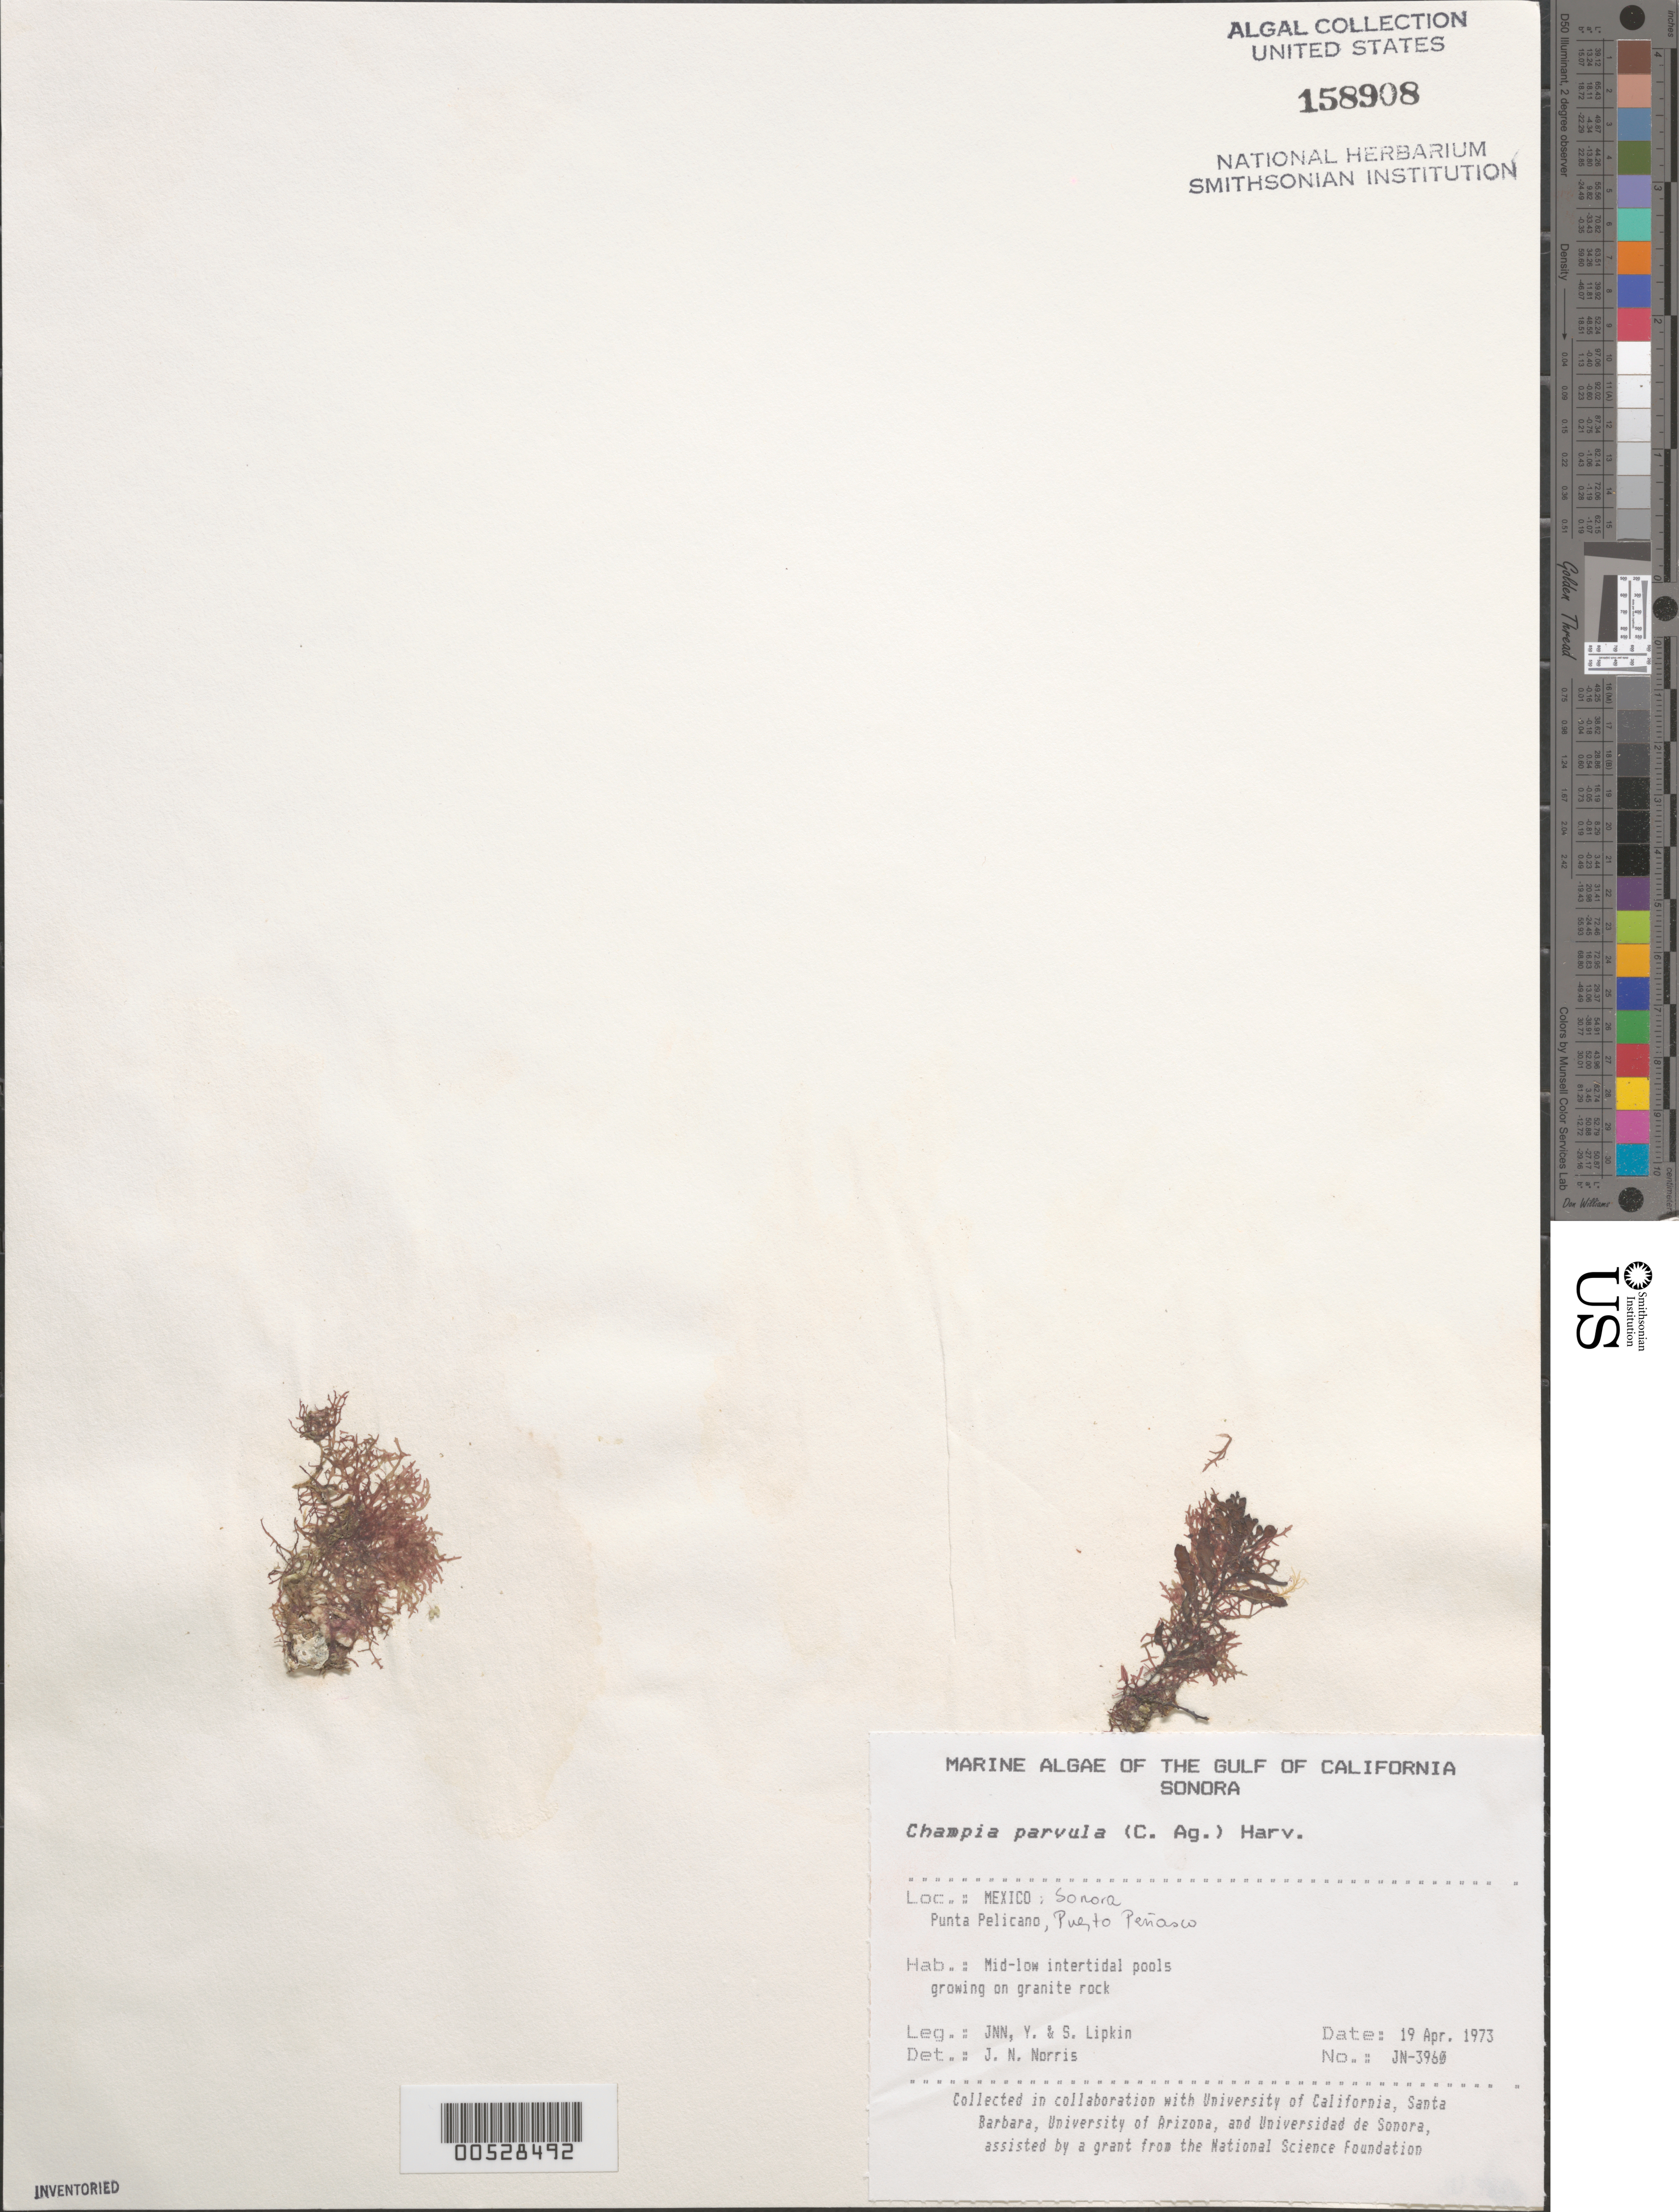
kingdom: Plantae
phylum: Rhodophyta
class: Florideophyceae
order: Rhodymeniales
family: Champiaceae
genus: Champia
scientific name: Champia parvula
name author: (C. Agardh) Harv.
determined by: Norris, James N.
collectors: J. N. Norris, Y. Lipkin & S. Lipkin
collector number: JN-3960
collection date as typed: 19 Apr 1973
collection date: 1973-04-19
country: Mexico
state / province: Sonora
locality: Punta Pelicano, Puerto Penasco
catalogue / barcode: US 158908